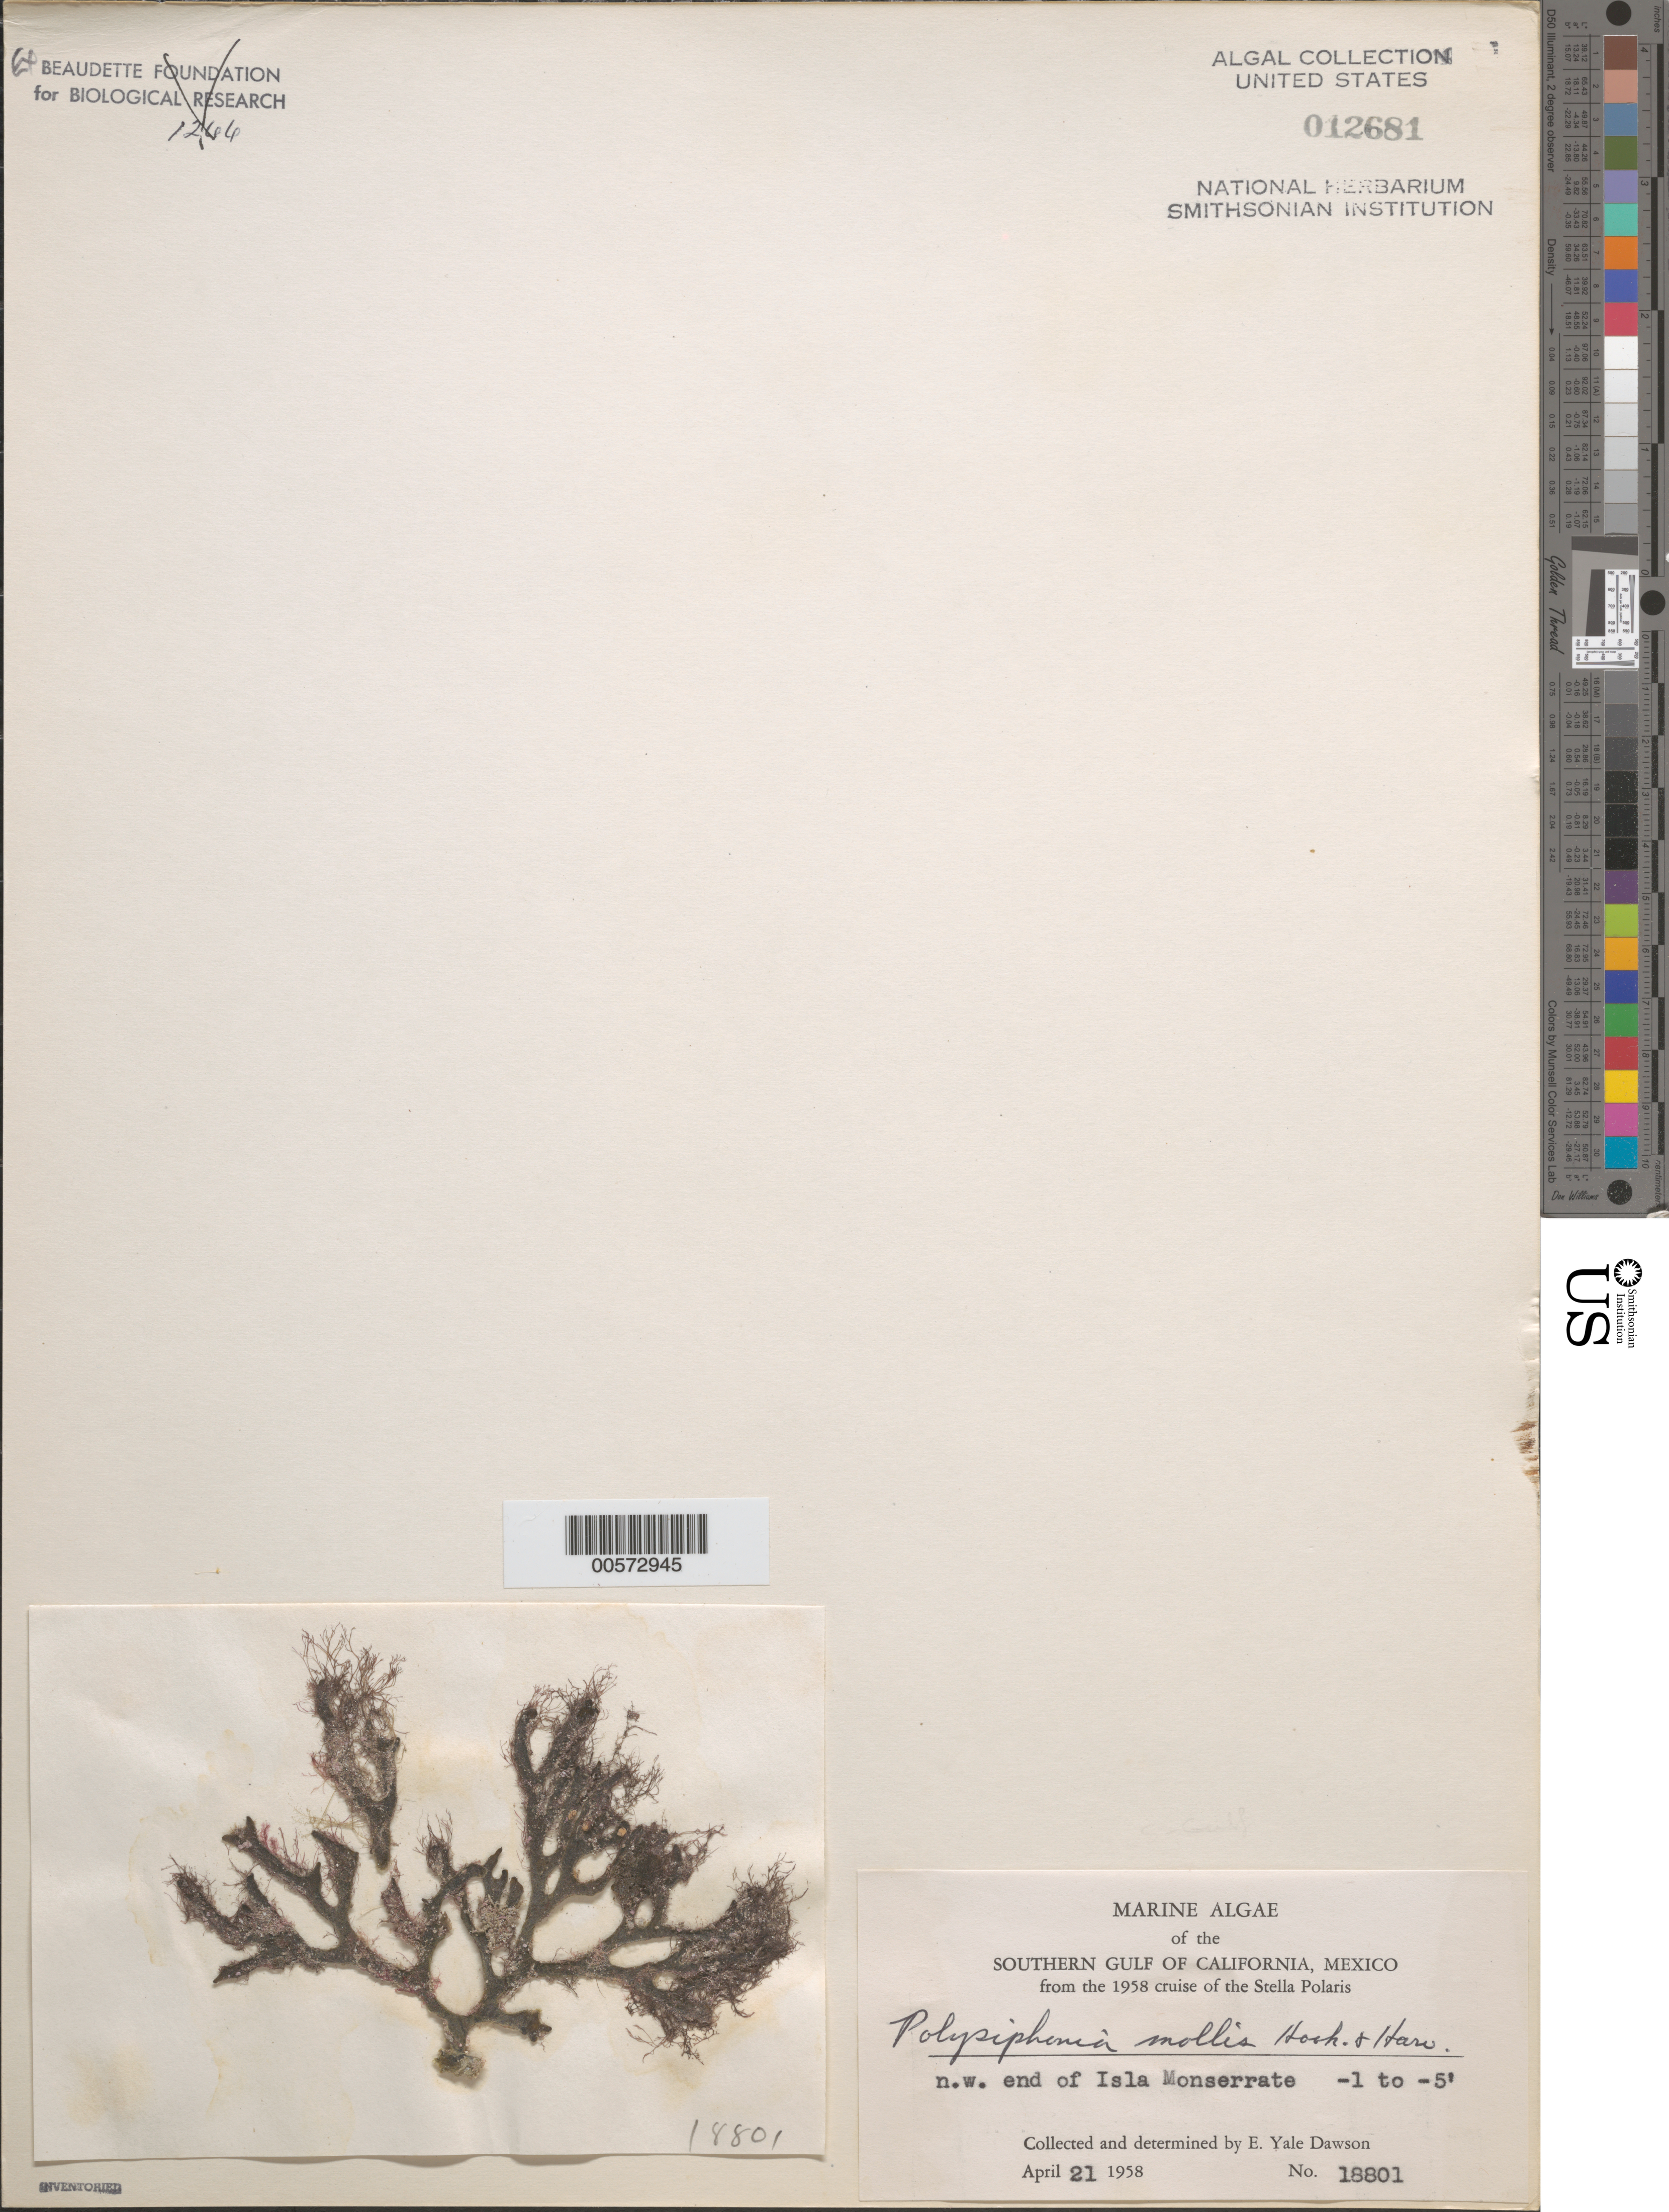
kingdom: Plantae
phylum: Rhodophyta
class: Florideophyceae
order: Ceramiales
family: Rhodomelaceae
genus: Polysiphonia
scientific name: Polysiphonia mollis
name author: Hook. f. & Harv.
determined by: Dawson, E. Y.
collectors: E. Y. Dawson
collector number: EYD 18801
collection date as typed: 21 Apr 1958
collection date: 1958-04-21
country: Mexico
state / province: Baja California Sur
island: Isla Monserrate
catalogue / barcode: US 12681